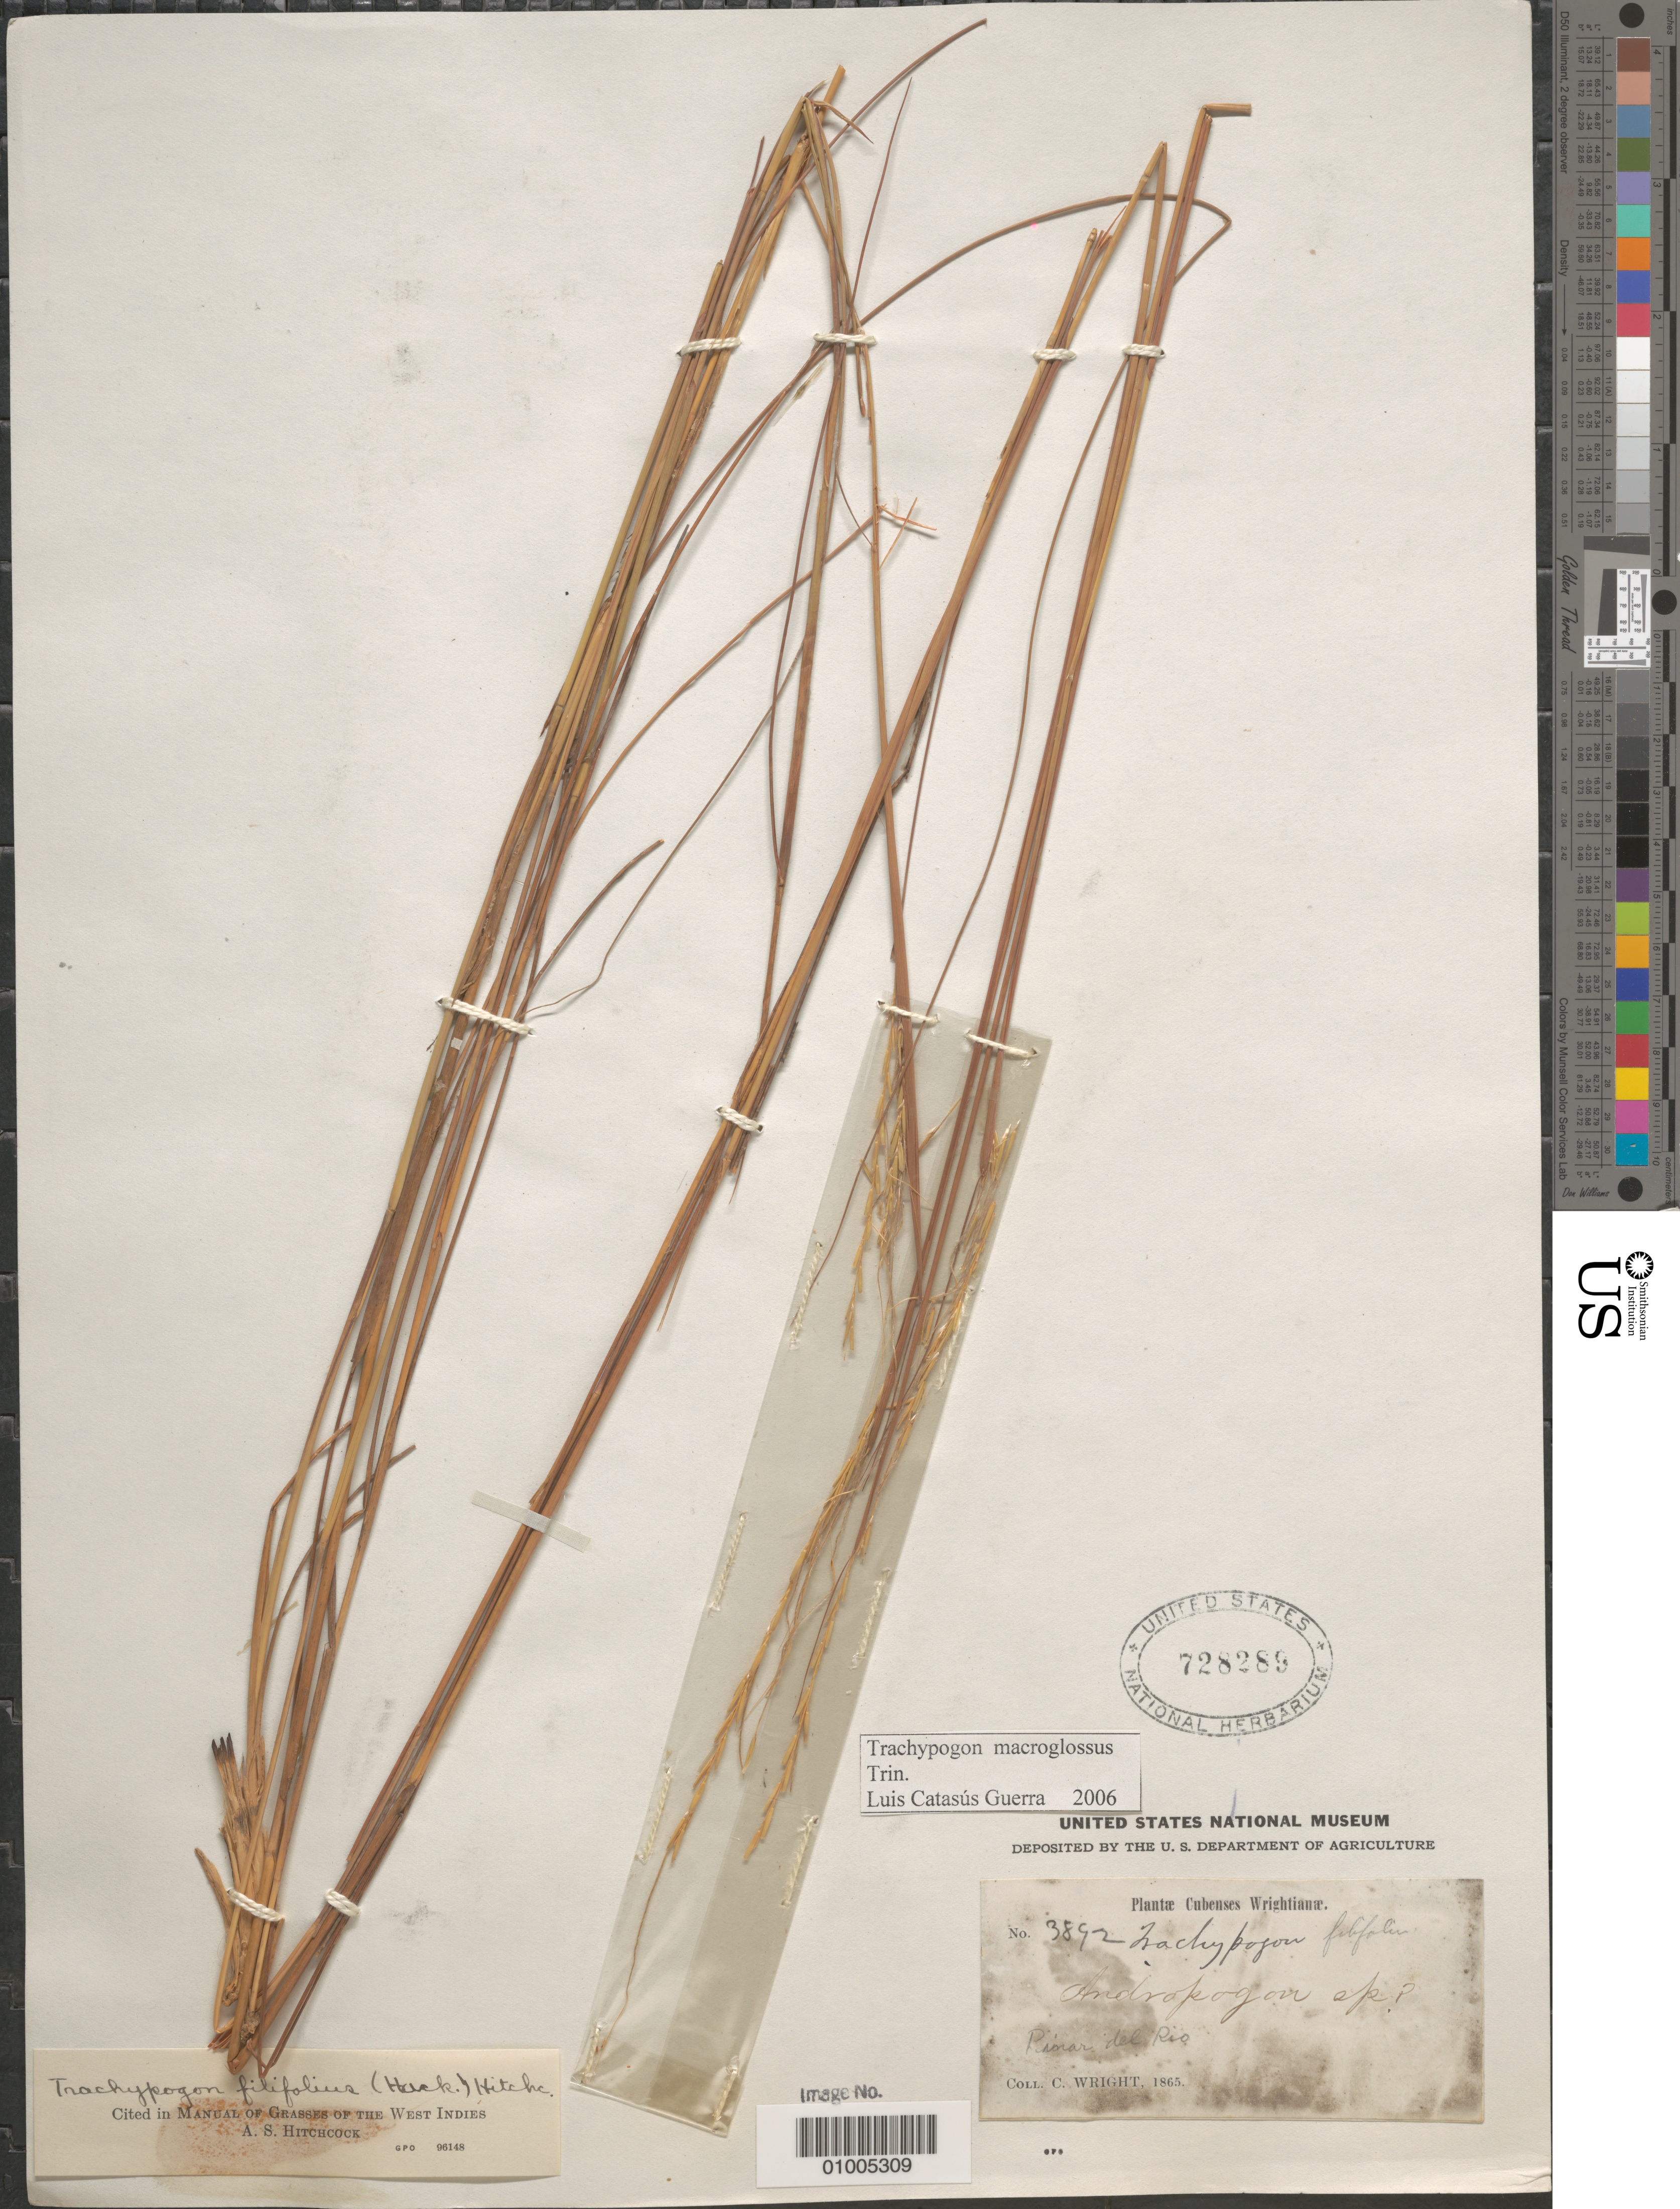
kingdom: Plantae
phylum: Tracheophyta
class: Liliopsida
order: Poales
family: Poaceae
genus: Trachypogon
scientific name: Trachypogon macroglossus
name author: Trin.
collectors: C. Wright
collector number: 3892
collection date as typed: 1865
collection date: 1865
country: Cuba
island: Cuba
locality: Pinar del Rio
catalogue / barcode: US 728289